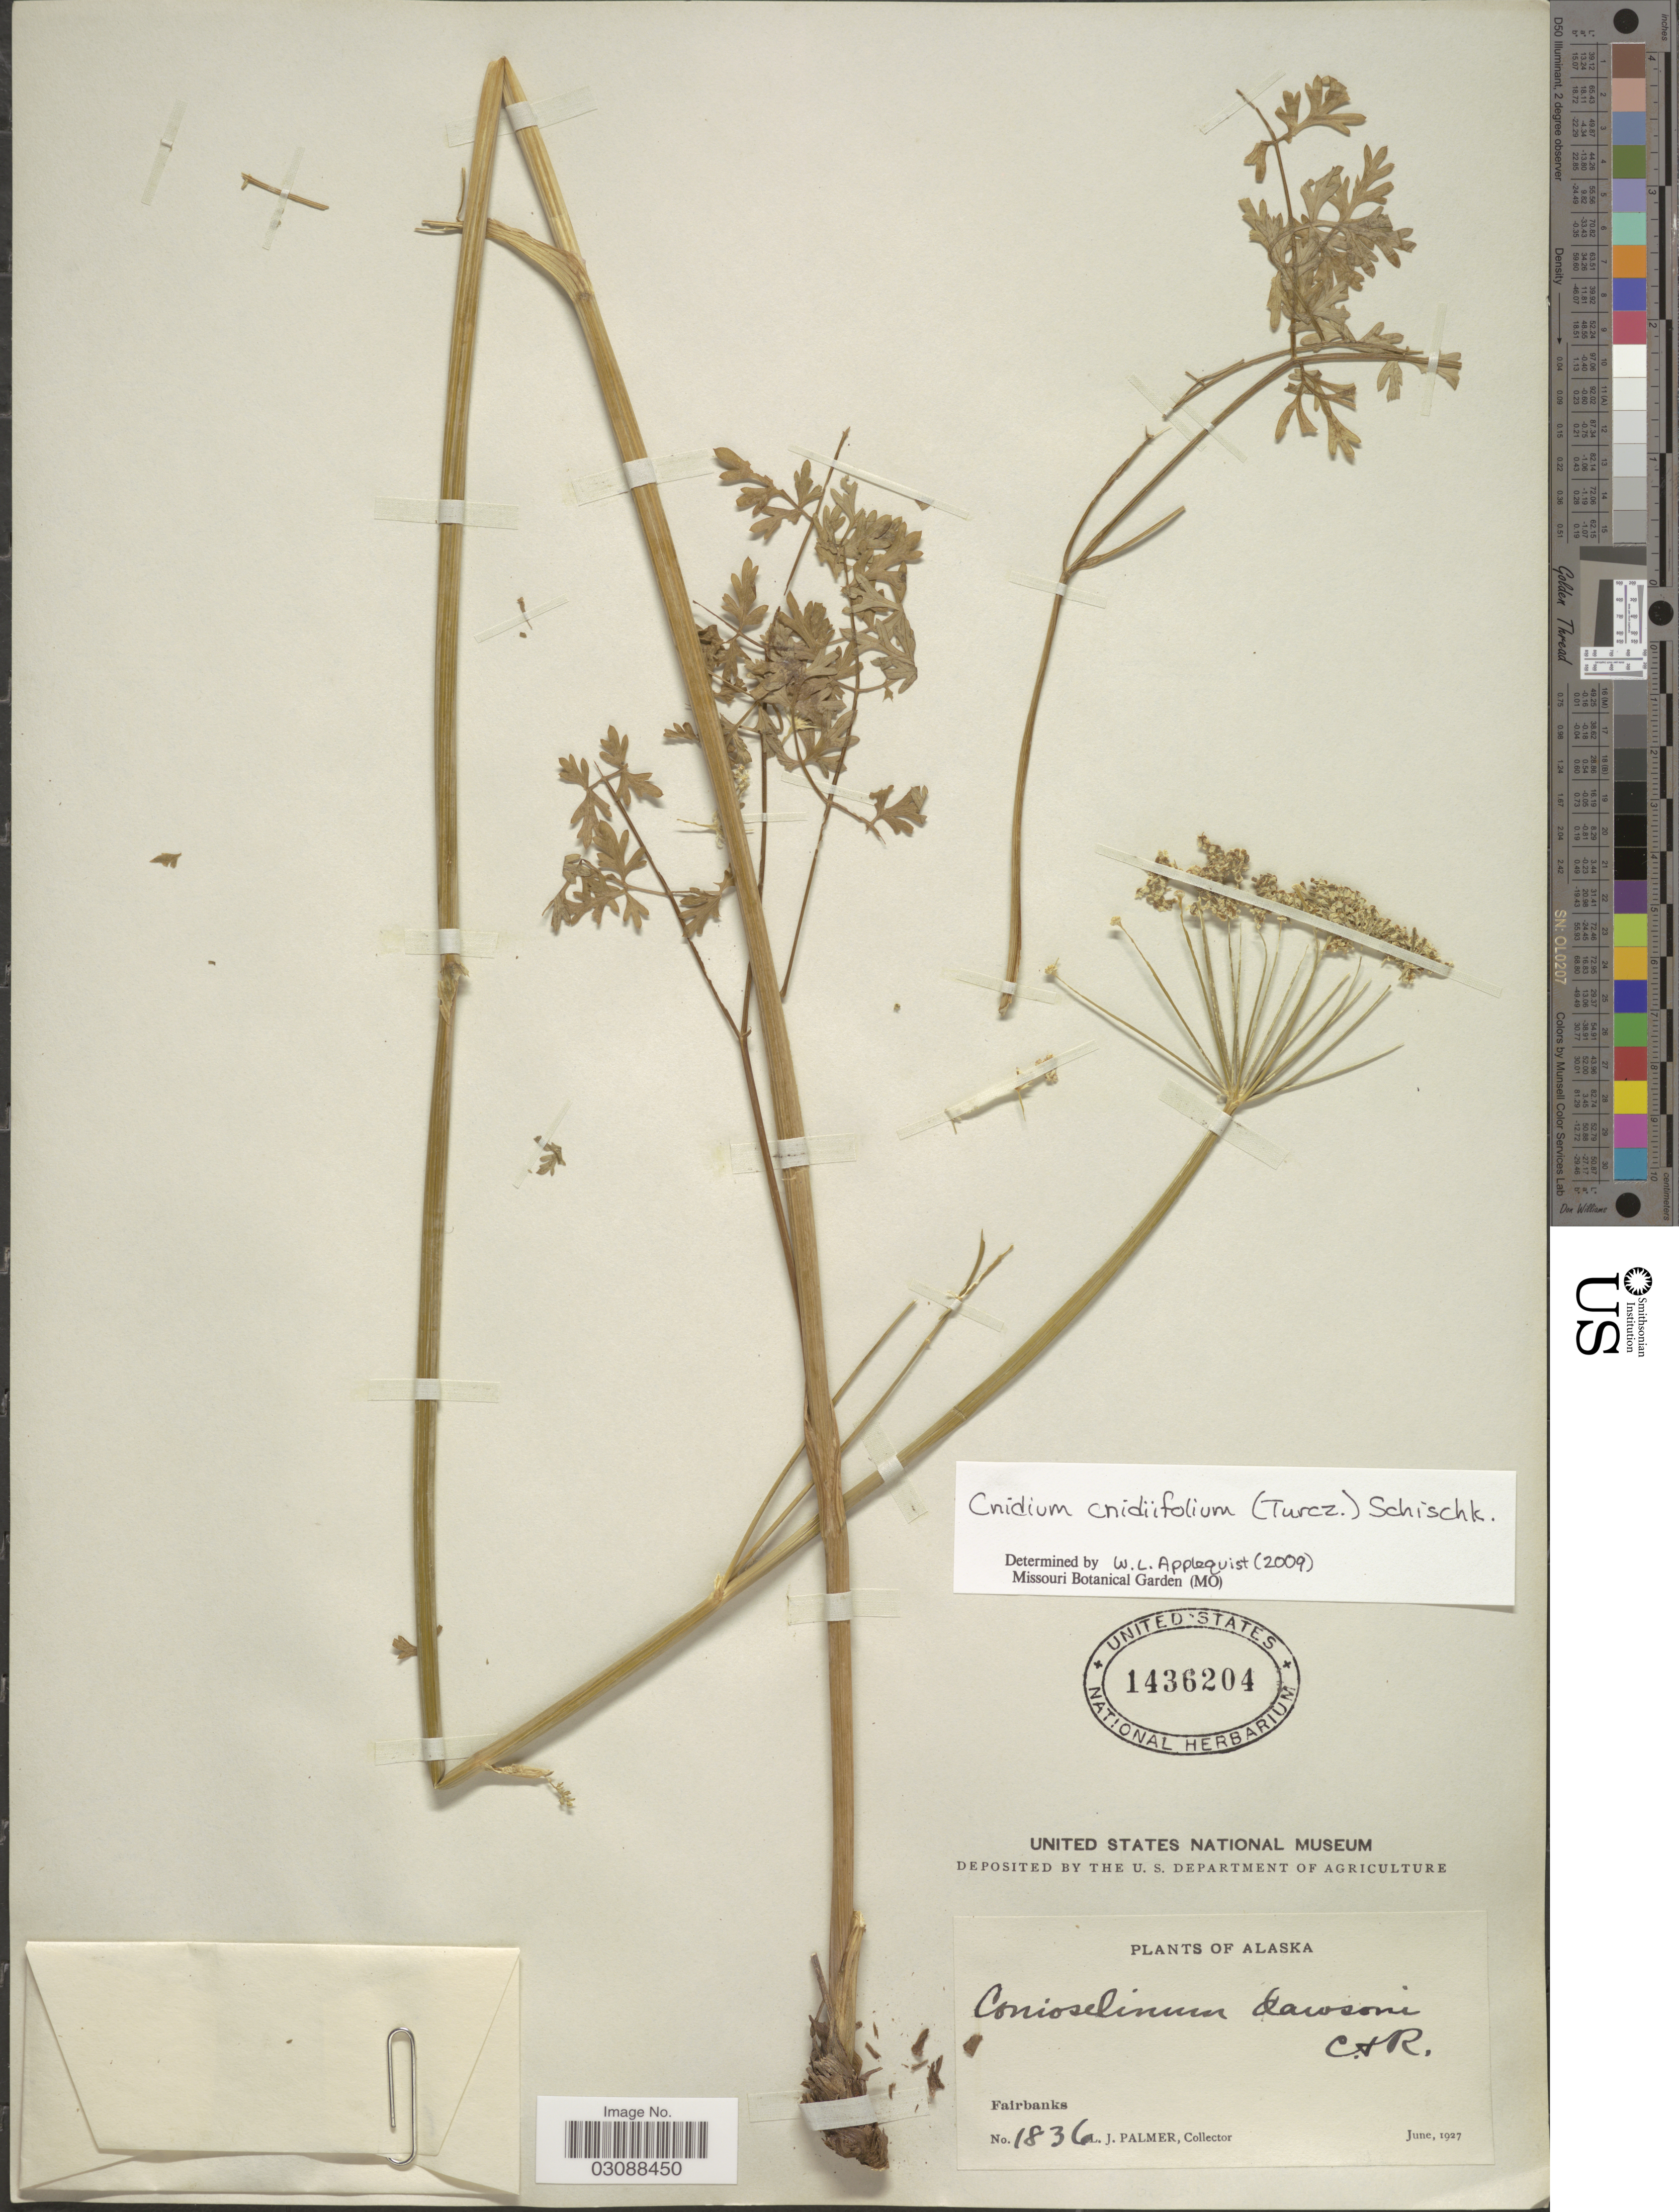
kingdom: Plantae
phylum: Tracheophyta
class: Magnoliopsida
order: Apiales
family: Apiaceae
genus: Cnidium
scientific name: Cnidium cnidiifolium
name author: (Turcz.) Schischk.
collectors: L. J. Palmer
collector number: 1836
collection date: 1927-06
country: United States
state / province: Alaska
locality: Fairbanks.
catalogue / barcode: US 1436204